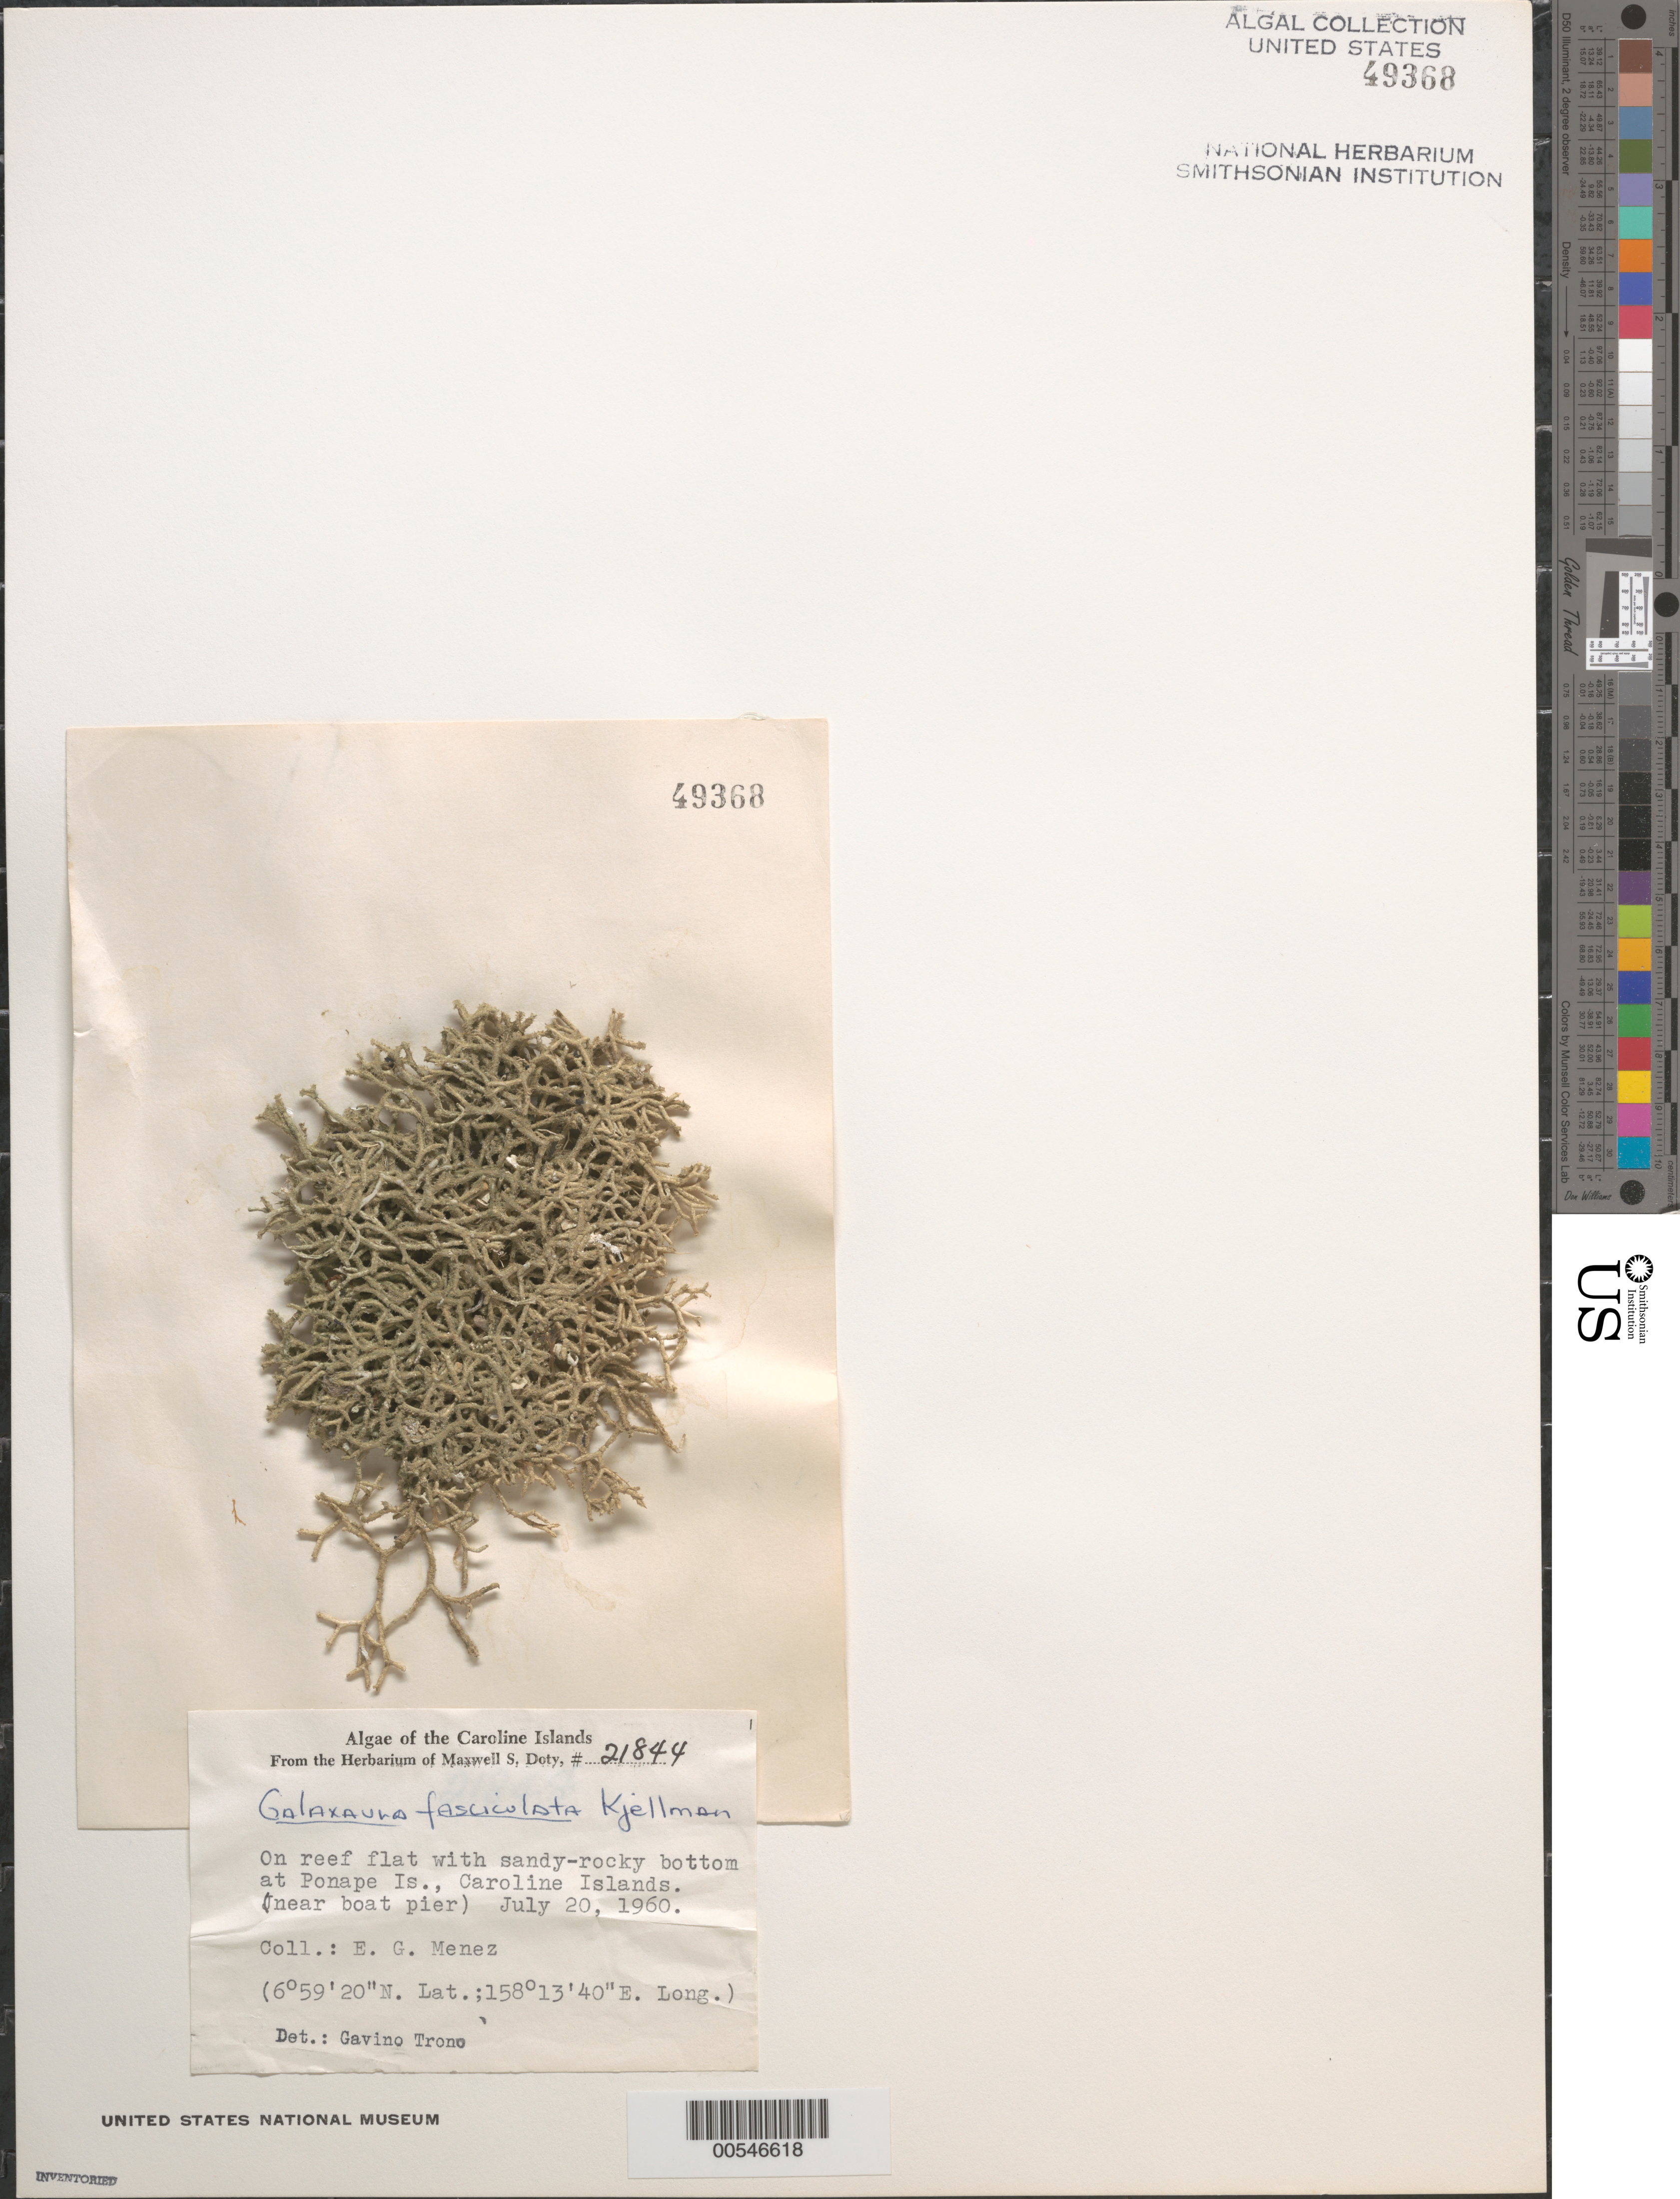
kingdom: Plantae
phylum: Rhodophyta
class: Florideophyceae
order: Nemaliales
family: Galaxauraceae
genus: Galaxaura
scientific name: Galaxaura divaricata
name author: (L.) Huisman & R.A. Towns.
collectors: Meñez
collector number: MSD 21844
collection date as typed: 20 Jul 1960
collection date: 1960-07-20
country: Micronesia, Federated States of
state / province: Pohnpei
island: Pohnpei [Ponape]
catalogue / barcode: US 49368